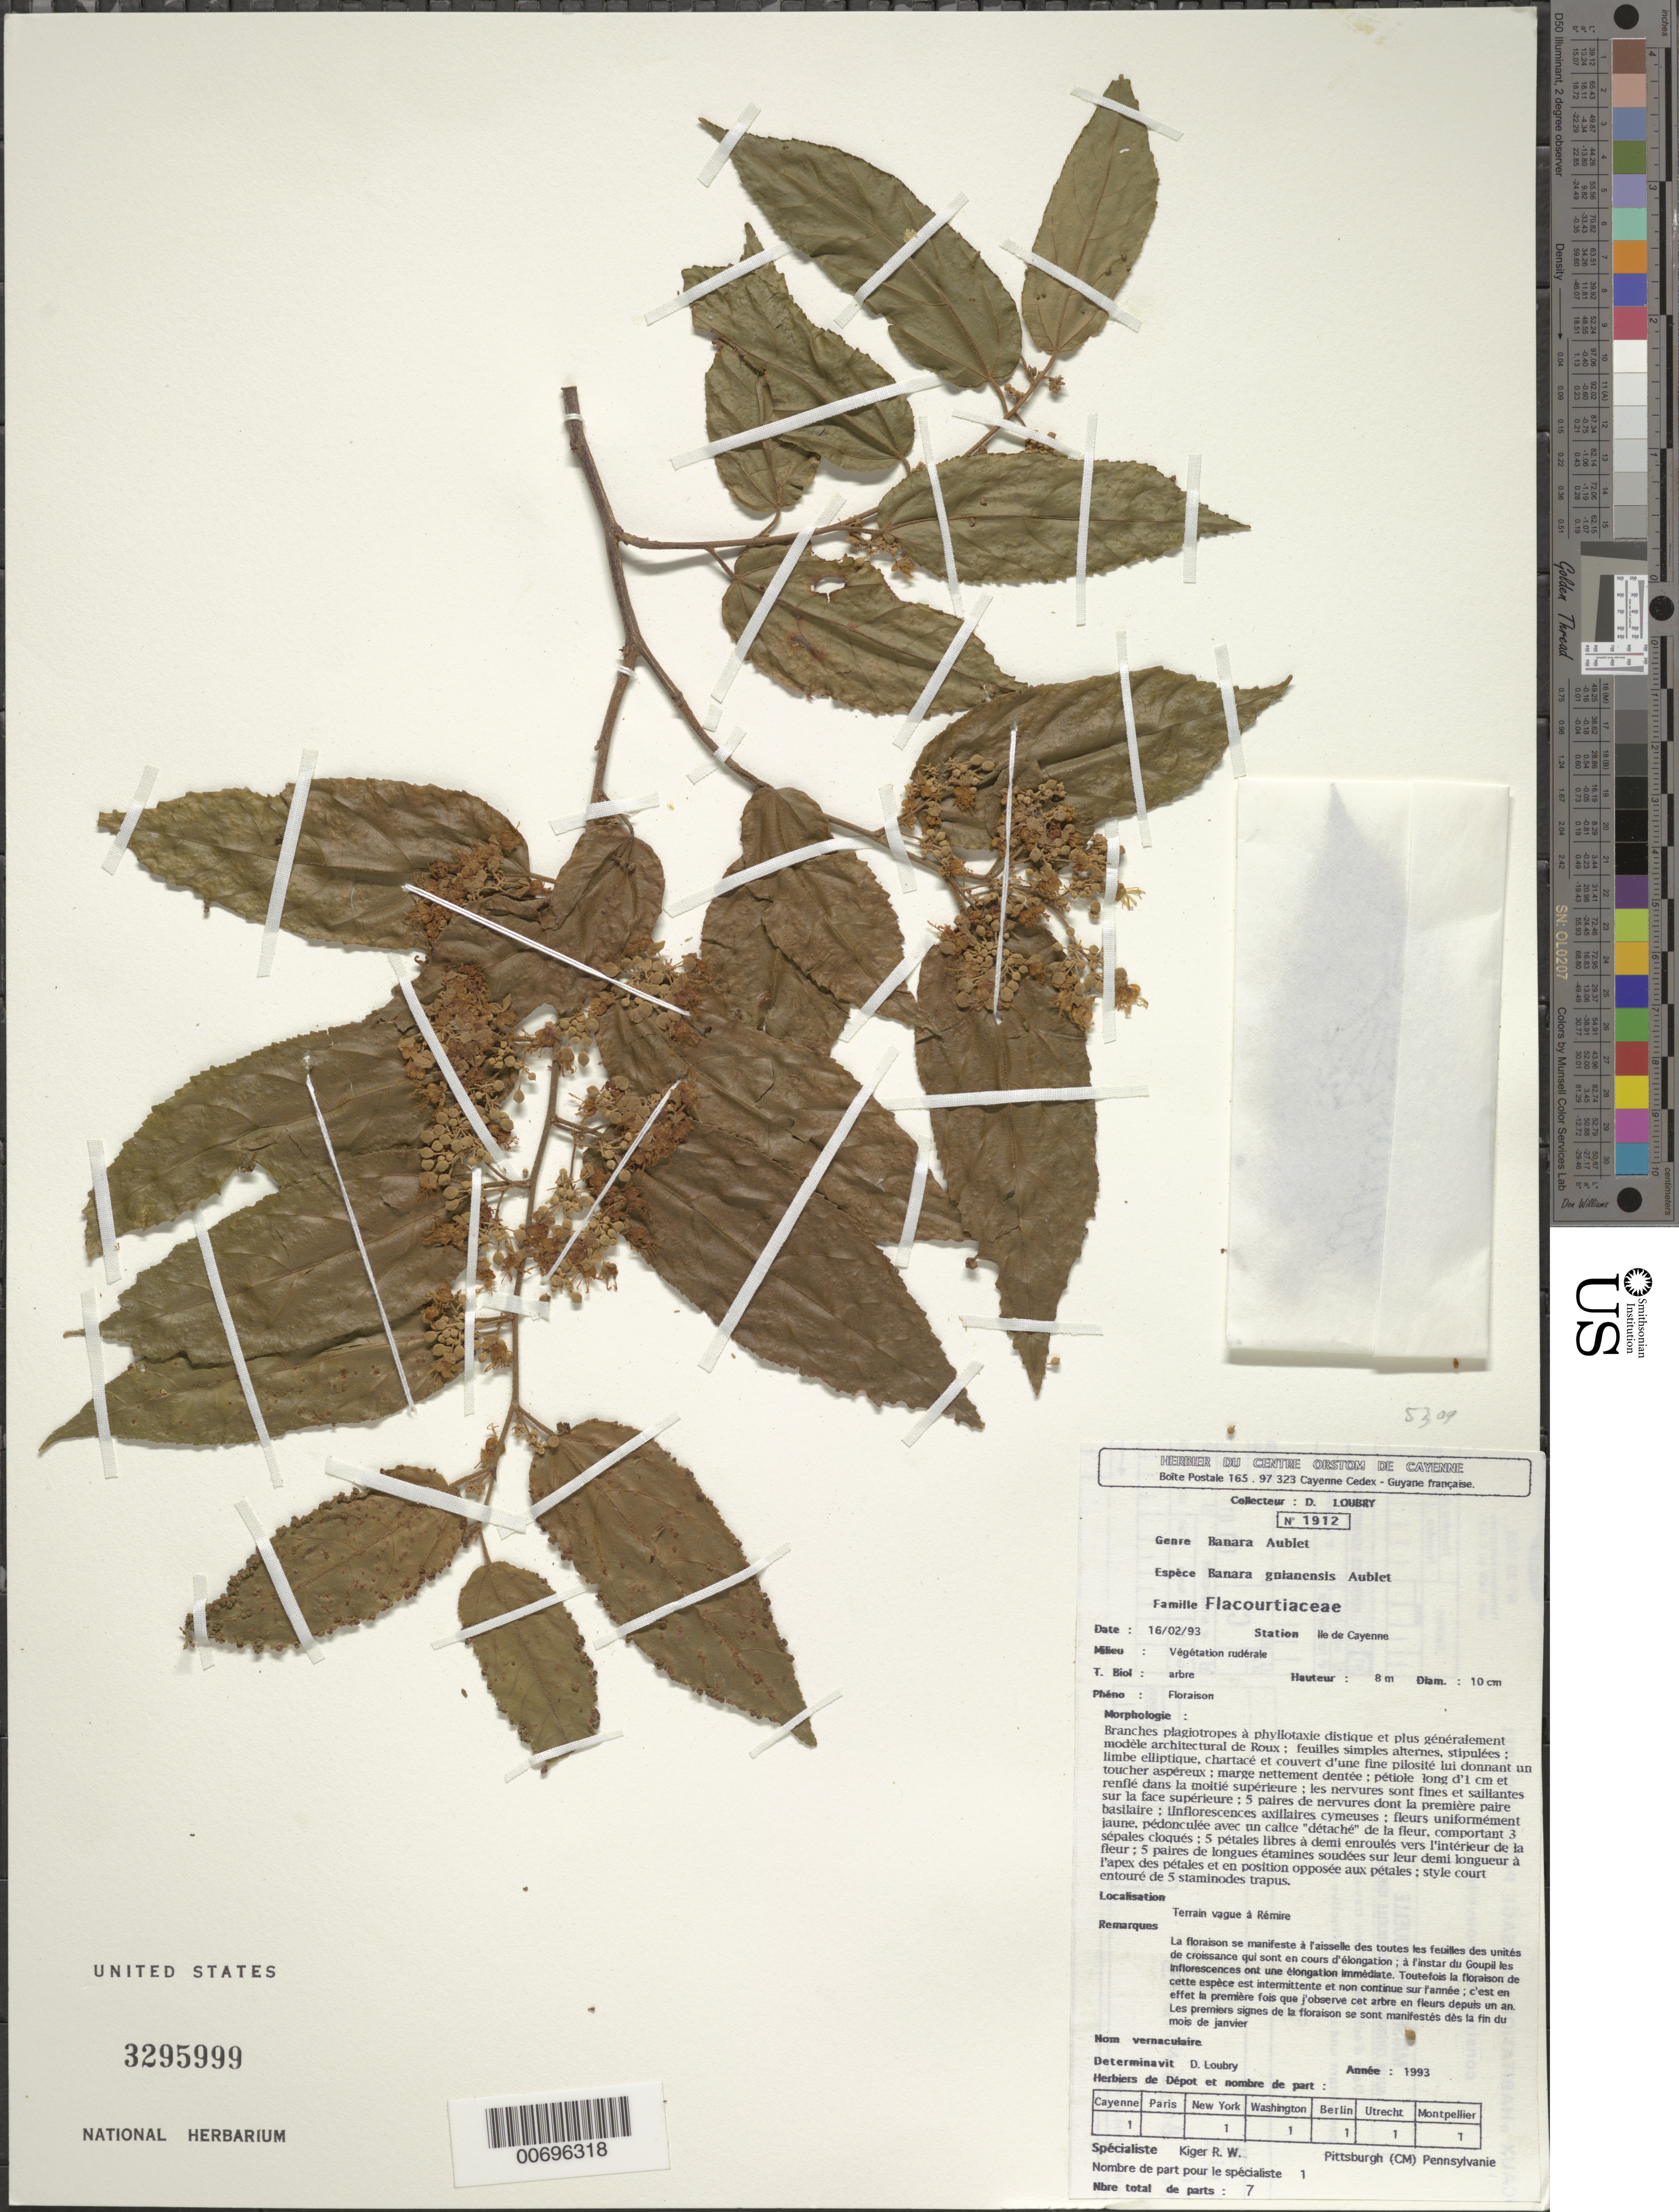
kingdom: Plantae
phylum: Tracheophyta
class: Magnoliopsida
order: Malpighiales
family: Salicaceae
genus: Banara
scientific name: Banara guianensis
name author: Aubl.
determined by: Loubry, D.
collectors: D. Loubry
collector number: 1912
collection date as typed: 16-Feb-93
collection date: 1993-02-16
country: French Guiana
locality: Ile de Cayenne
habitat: Vegetation ruderale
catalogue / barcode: US 3295999